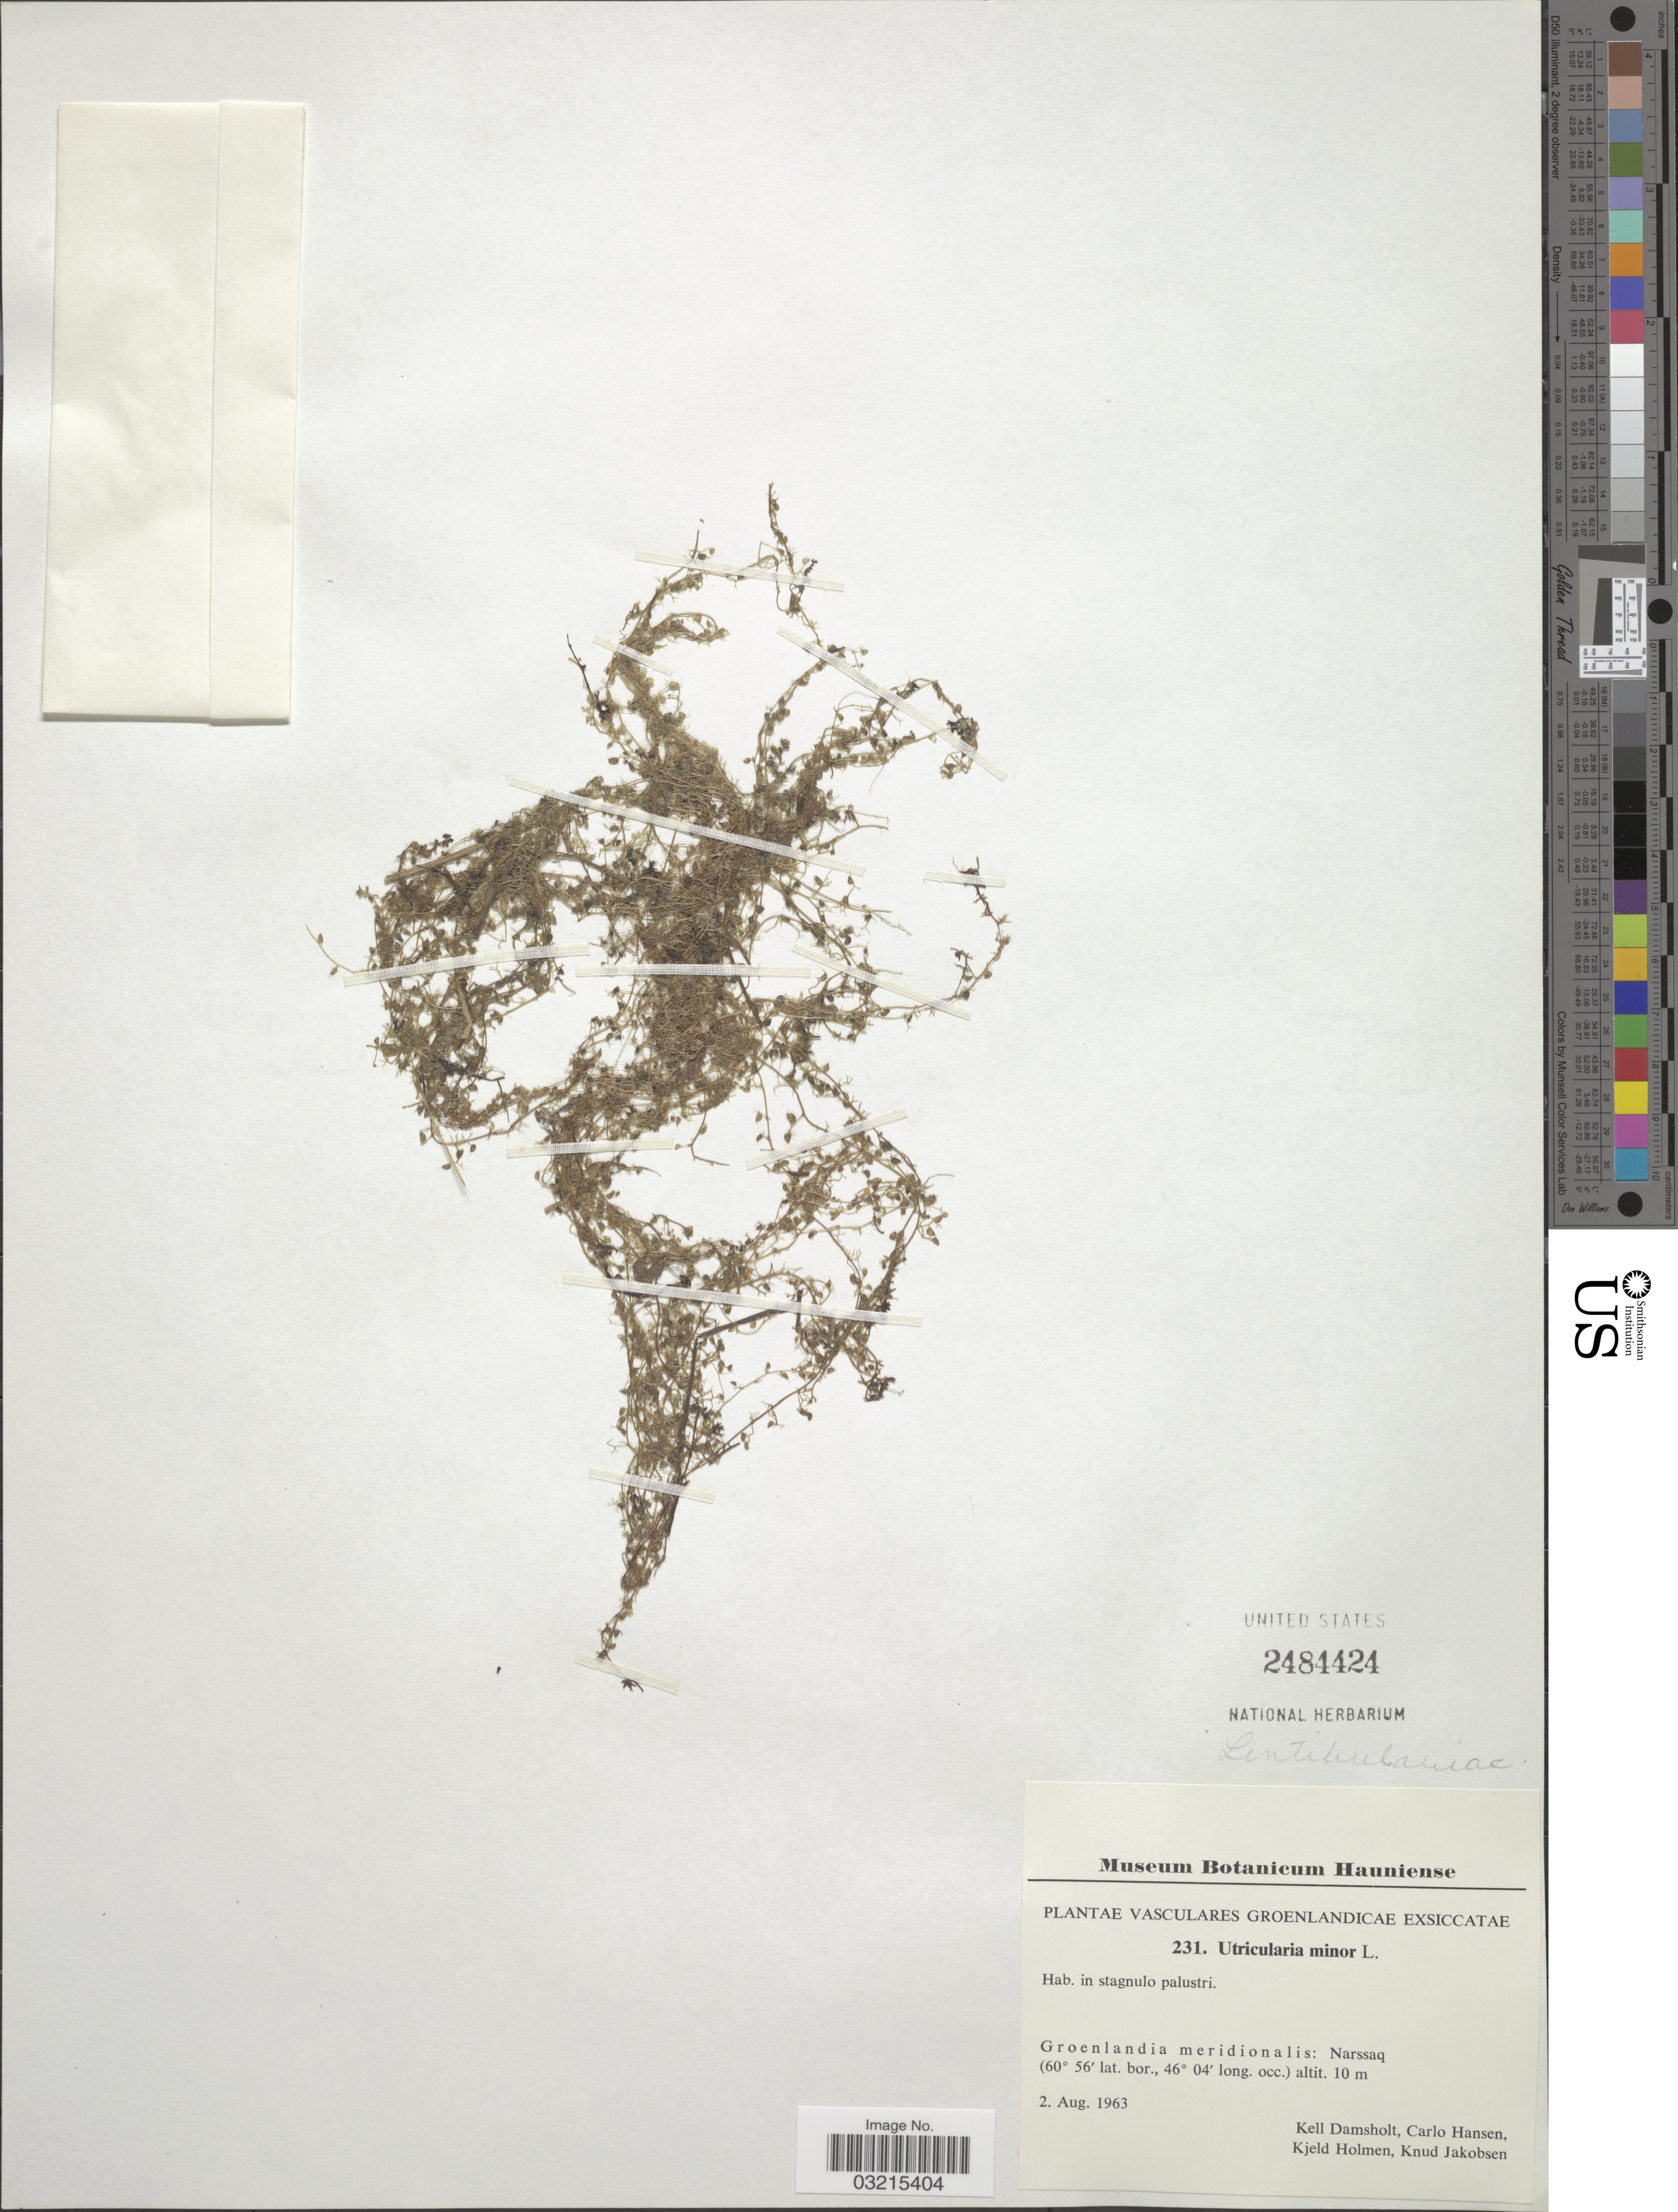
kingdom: Plantae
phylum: Tracheophyta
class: Magnoliopsida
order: Lamiales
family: Lentibulariaceae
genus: Utricularia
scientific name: Utricularia minor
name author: L.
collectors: K. Damsholt, C. Hansen, K. A. Holmen & K. Jakobsen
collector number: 231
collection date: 1963-08-02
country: Greenland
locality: Groenlandia meridionalis: Narssaq.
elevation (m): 10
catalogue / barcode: US 2484424